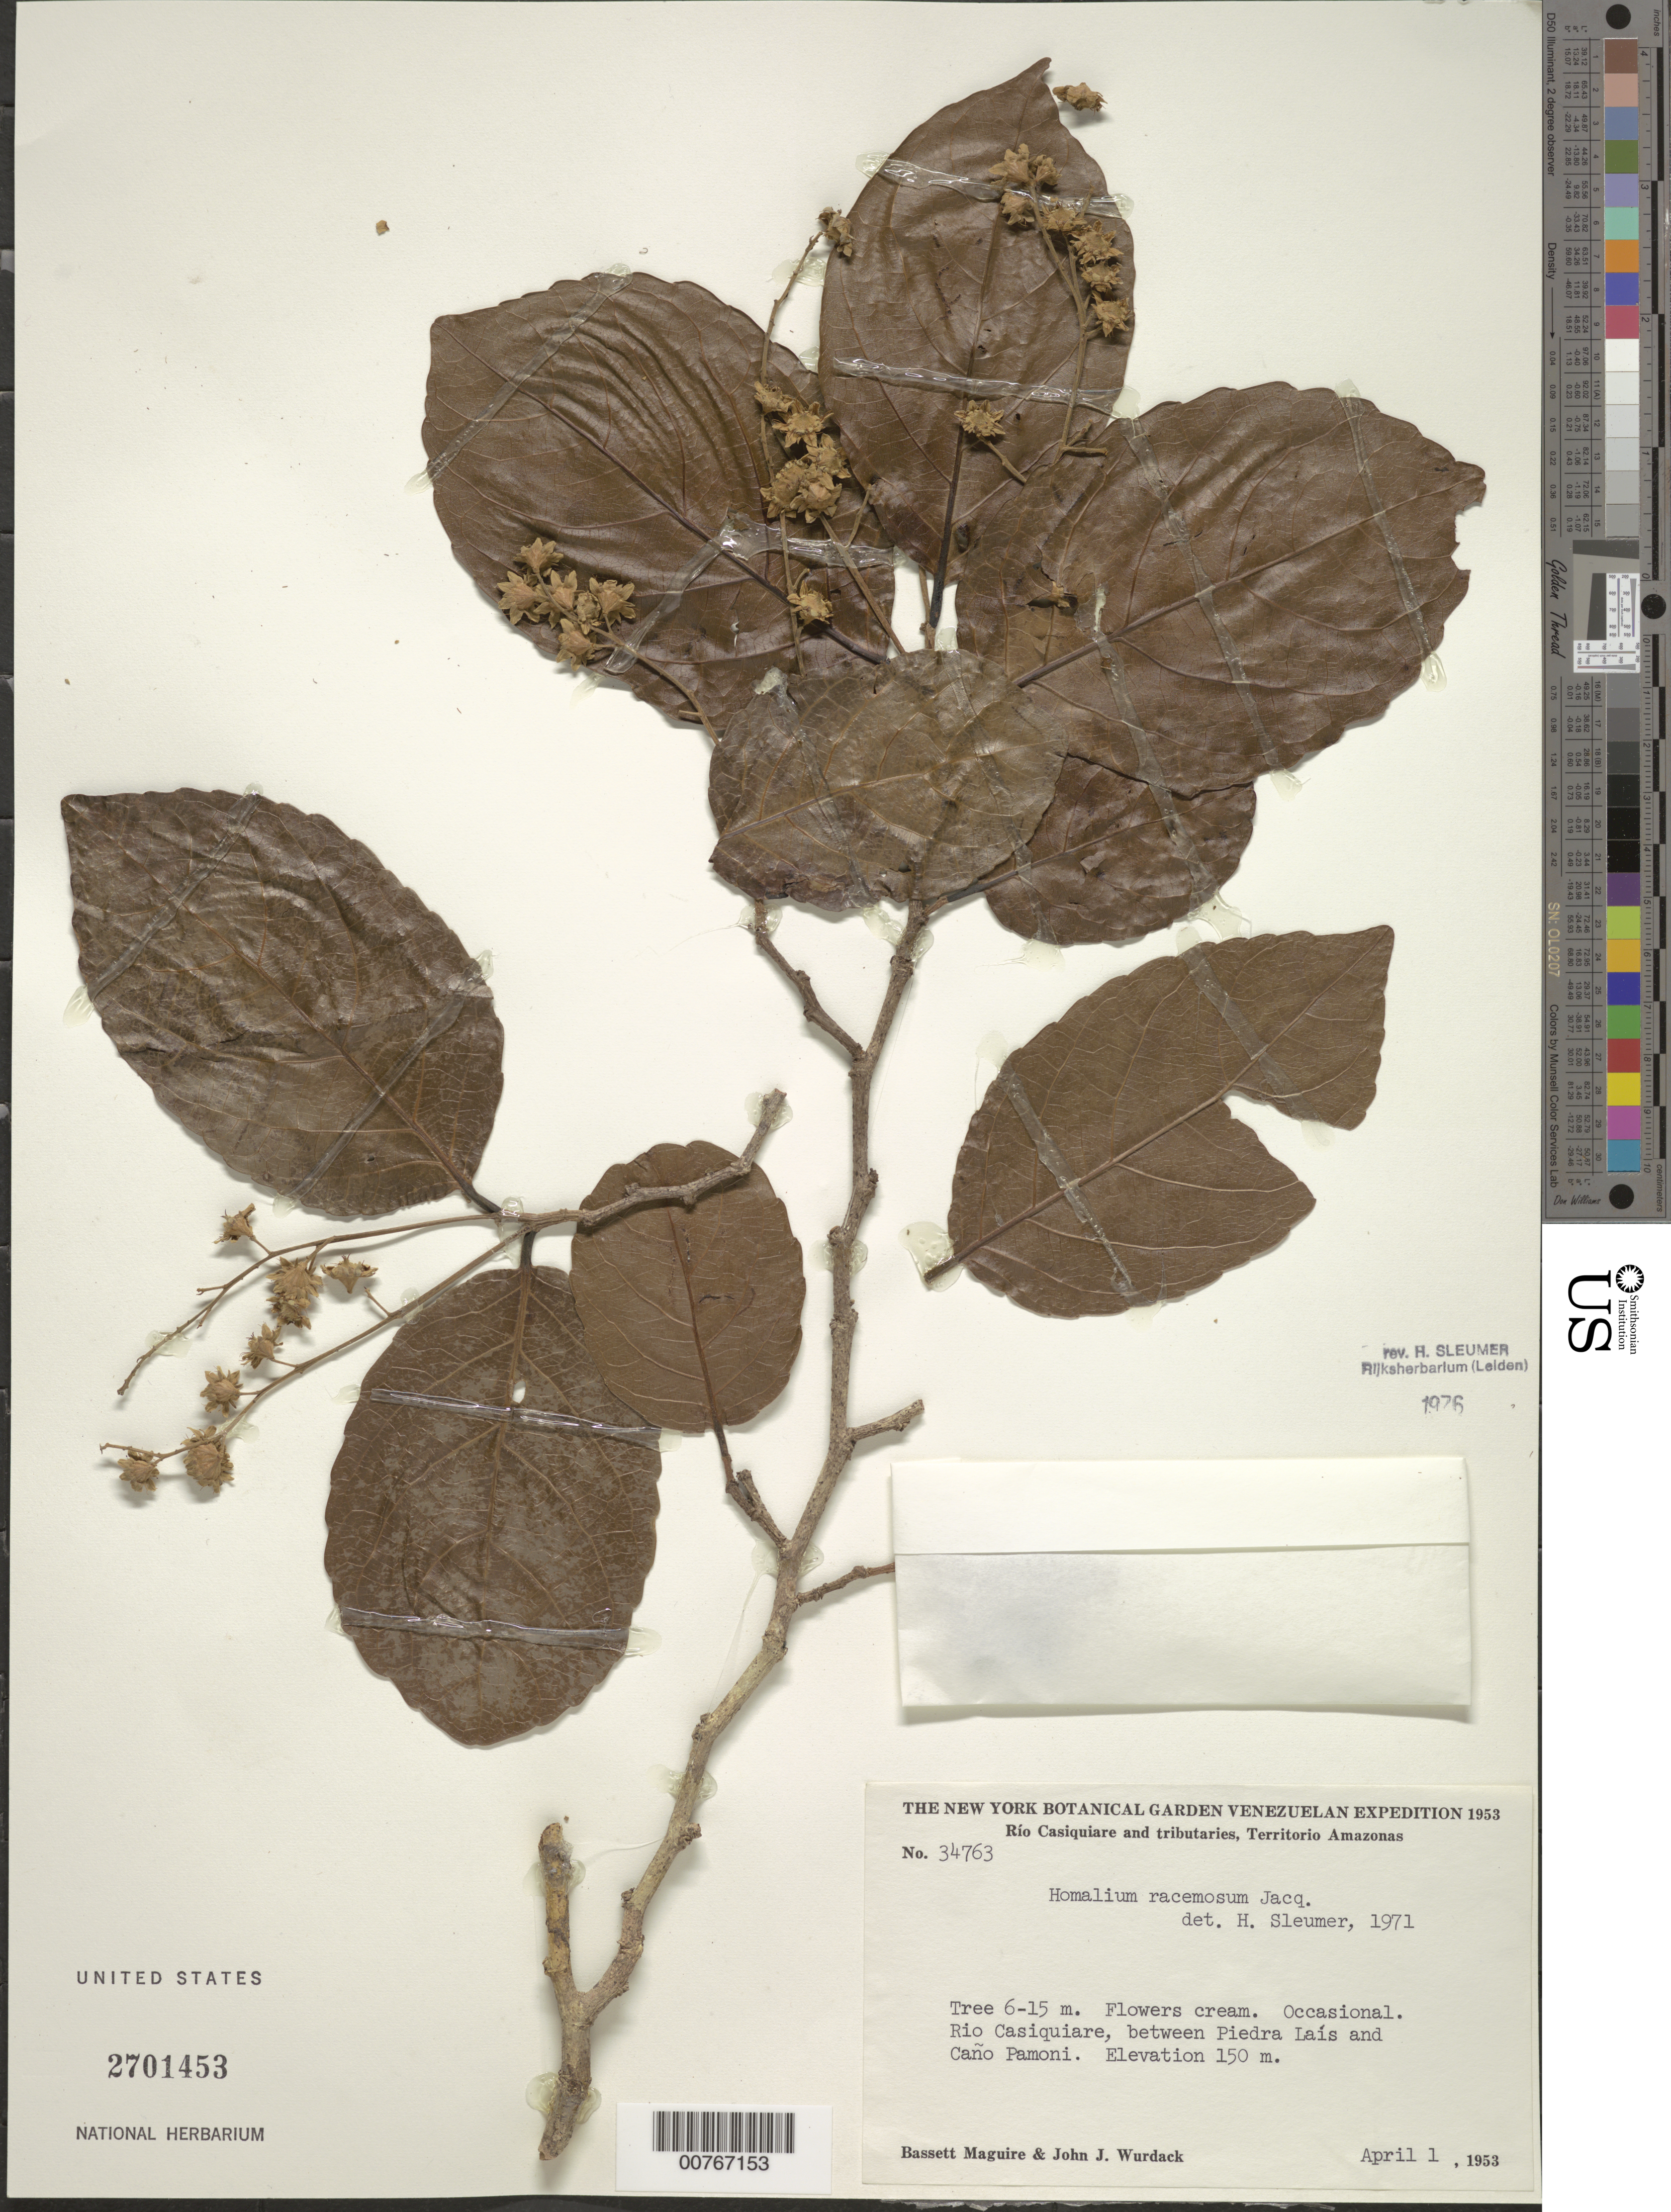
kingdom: Plantae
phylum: Tracheophyta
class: Magnoliopsida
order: Malpighiales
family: Salicaceae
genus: Homalium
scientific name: Homalium racemosum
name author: Jacq.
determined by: Sleumer, H. O.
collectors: B. Maguire & J. J. Wurdack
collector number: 34763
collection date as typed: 1-Apr-53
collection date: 1953-04-01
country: Venezuela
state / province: Amazonas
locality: Río Casiquiare, between Piedra Laís and Caño Pamoni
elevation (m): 150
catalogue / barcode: US 2701453